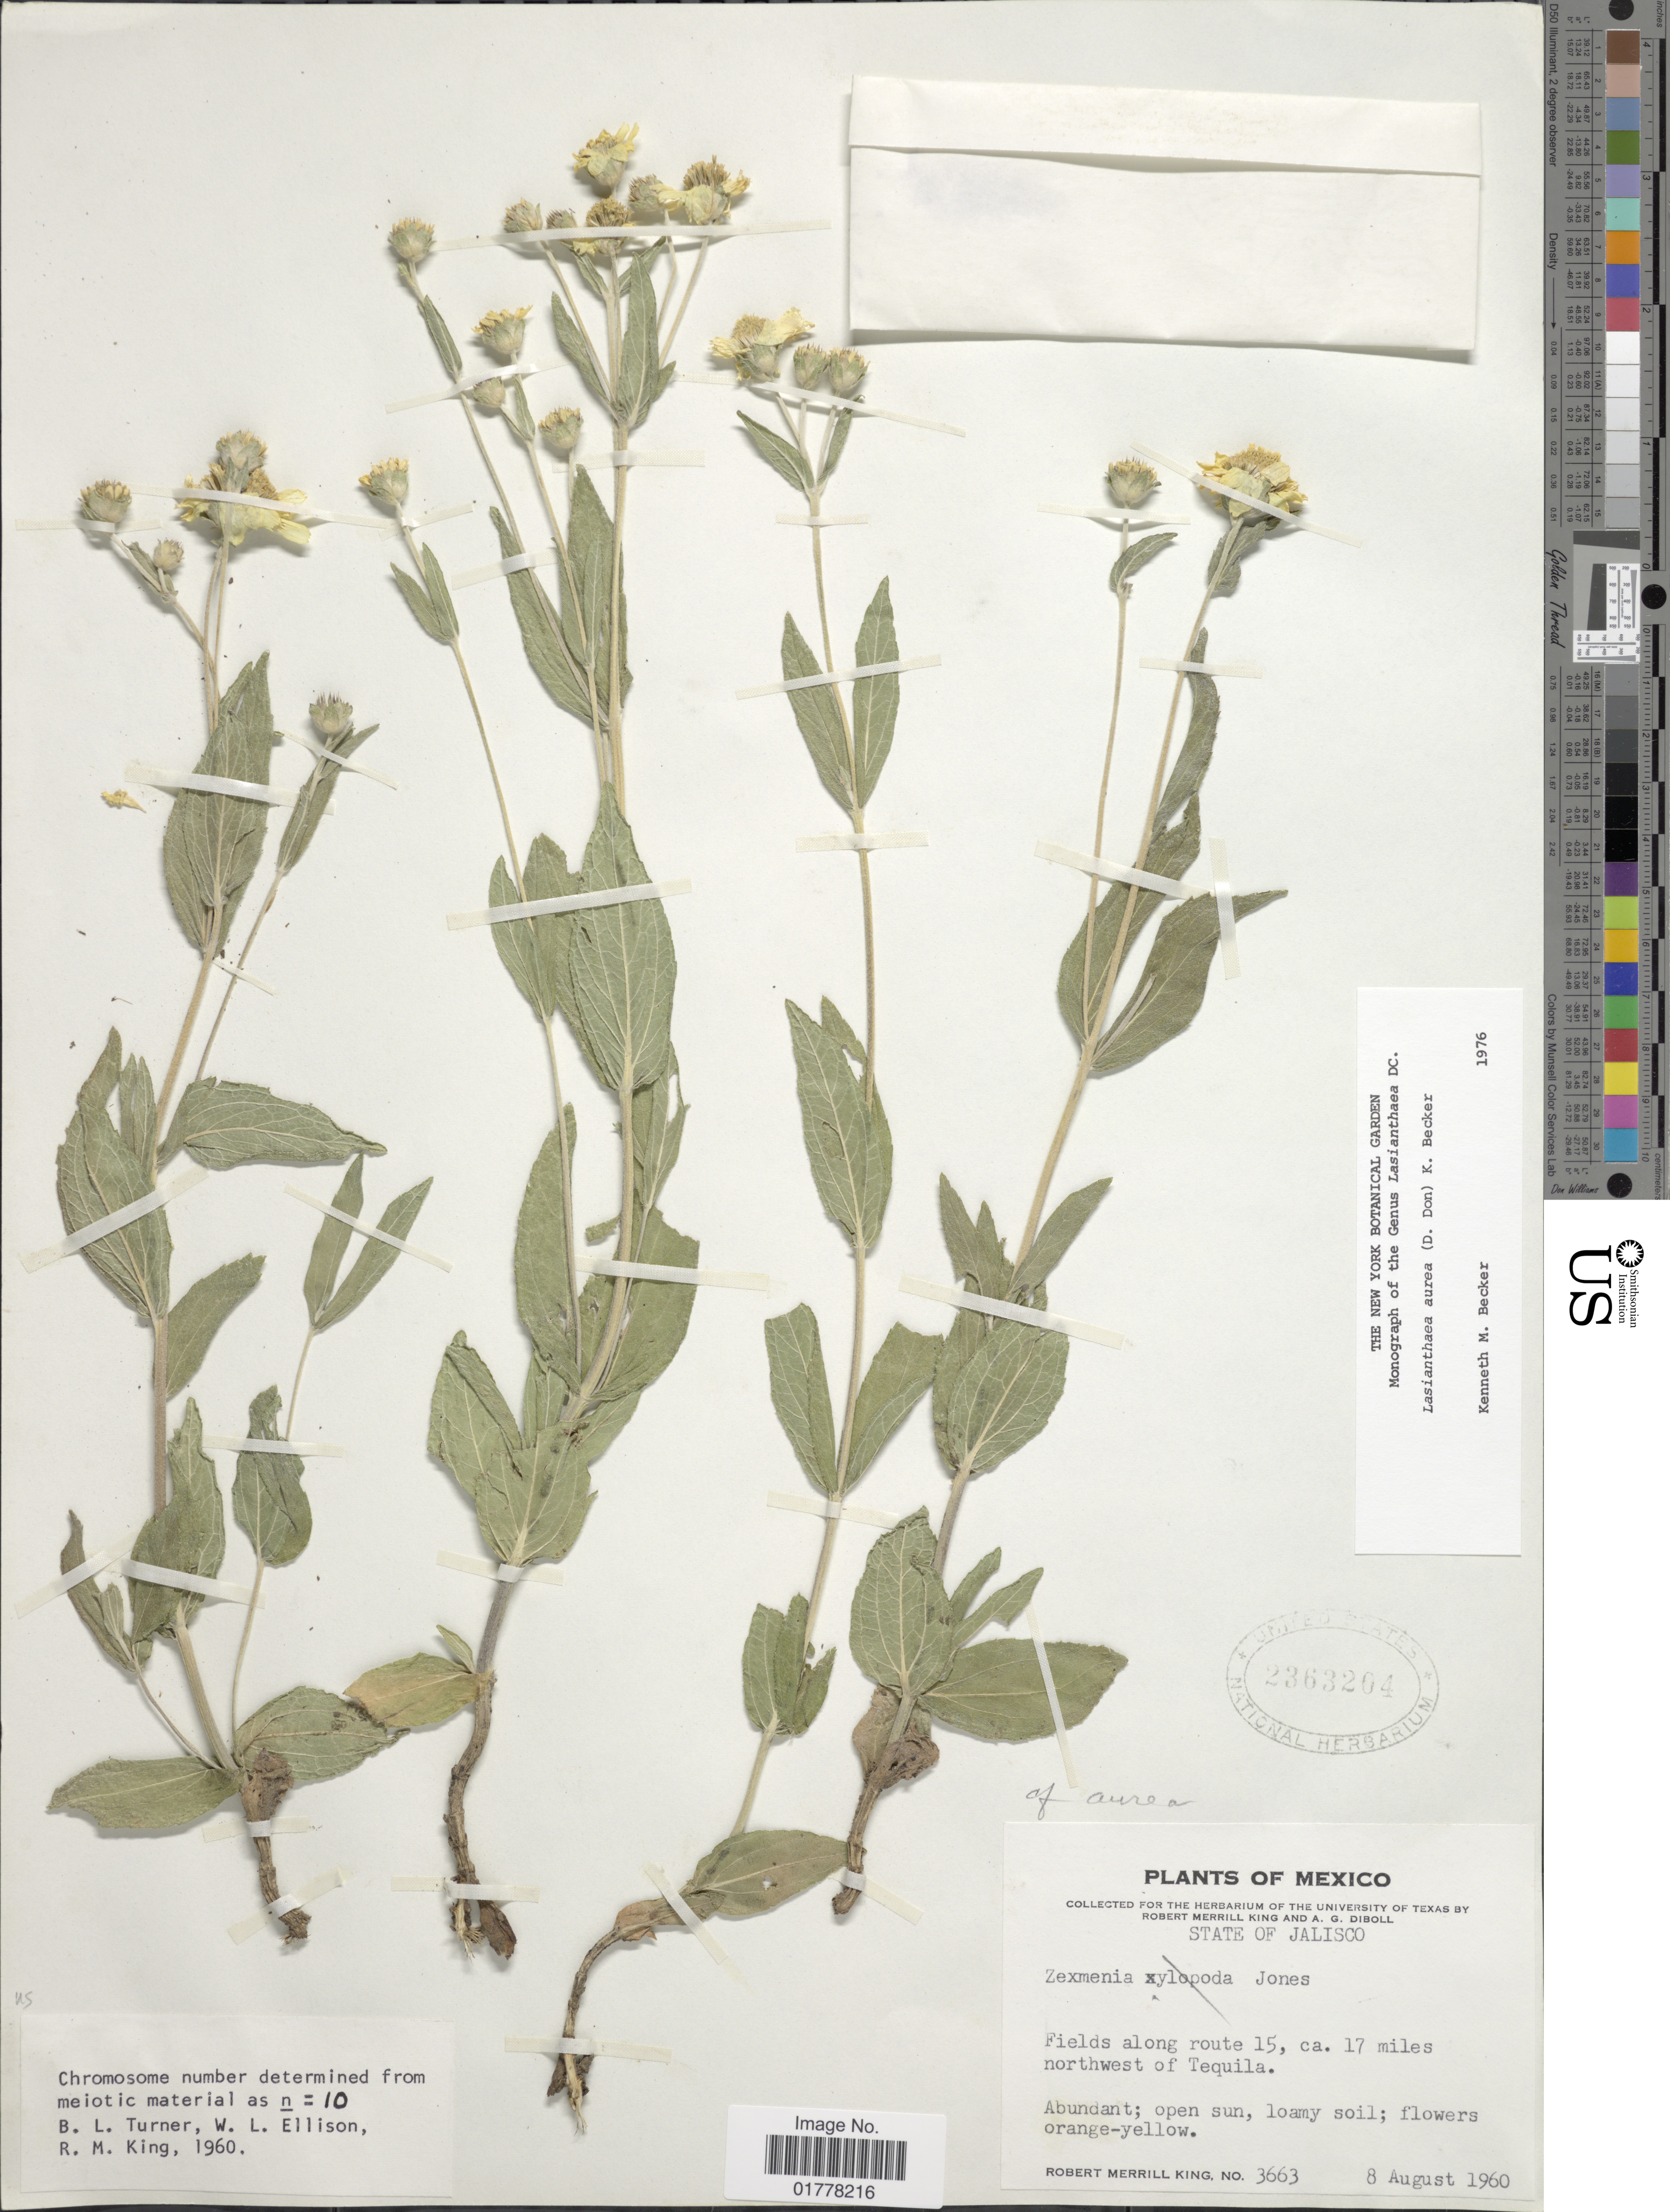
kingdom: Plantae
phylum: Tracheophyta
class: Magnoliopsida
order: Asterales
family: Asteraceae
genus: Lasianthaea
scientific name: Lasianthaea aurea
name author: (D. Don) K.M. Becker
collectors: R. M. King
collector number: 3663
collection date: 1960-08-08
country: Mexico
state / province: Jalisco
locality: State of Jalisco. Fields along route 15, ca. 17 miles northwest of Tequila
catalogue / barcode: US 2363204